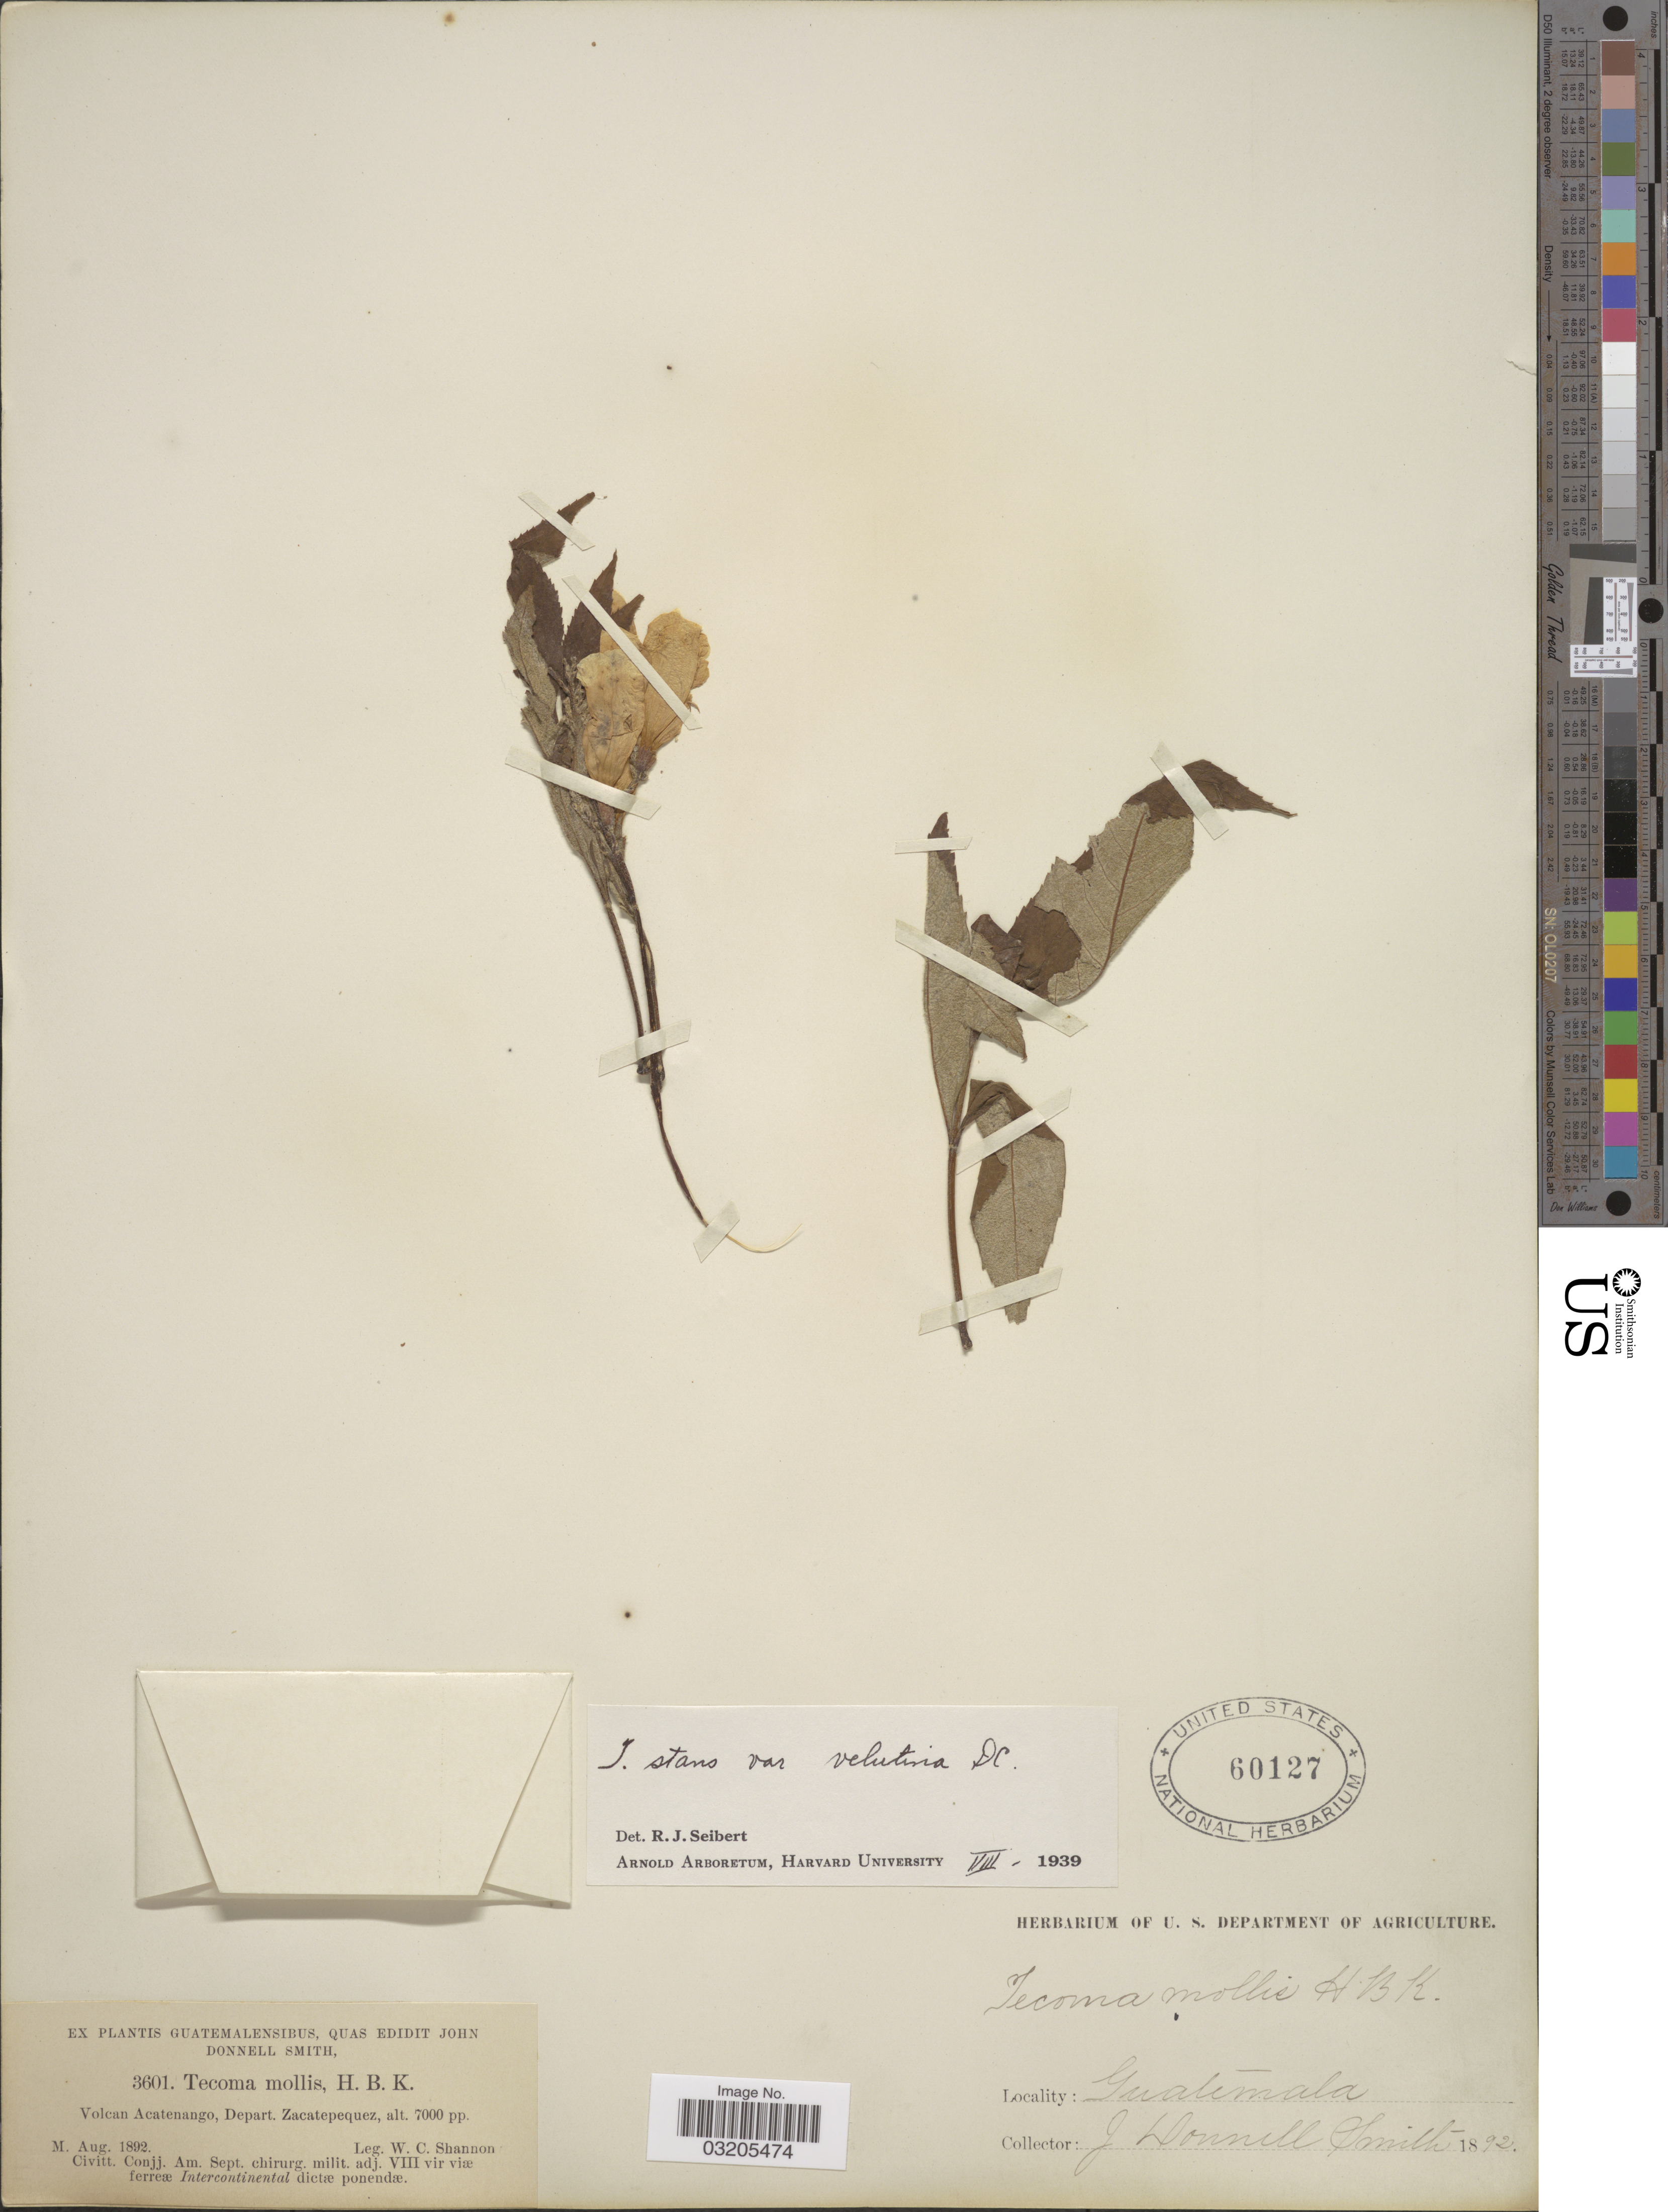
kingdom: Plantae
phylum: Tracheophyta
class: Magnoliopsida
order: Lamiales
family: Bignoniaceae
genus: Tecoma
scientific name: Tecoma stans var. velutina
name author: DC.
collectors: J. Donnell Smith & W. C. Shannon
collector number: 3601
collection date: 1892-08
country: Guatemala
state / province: Sacatepéquez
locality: Volcan Acatenango, Depart. Zacatepequez.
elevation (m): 2134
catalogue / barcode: US 60127